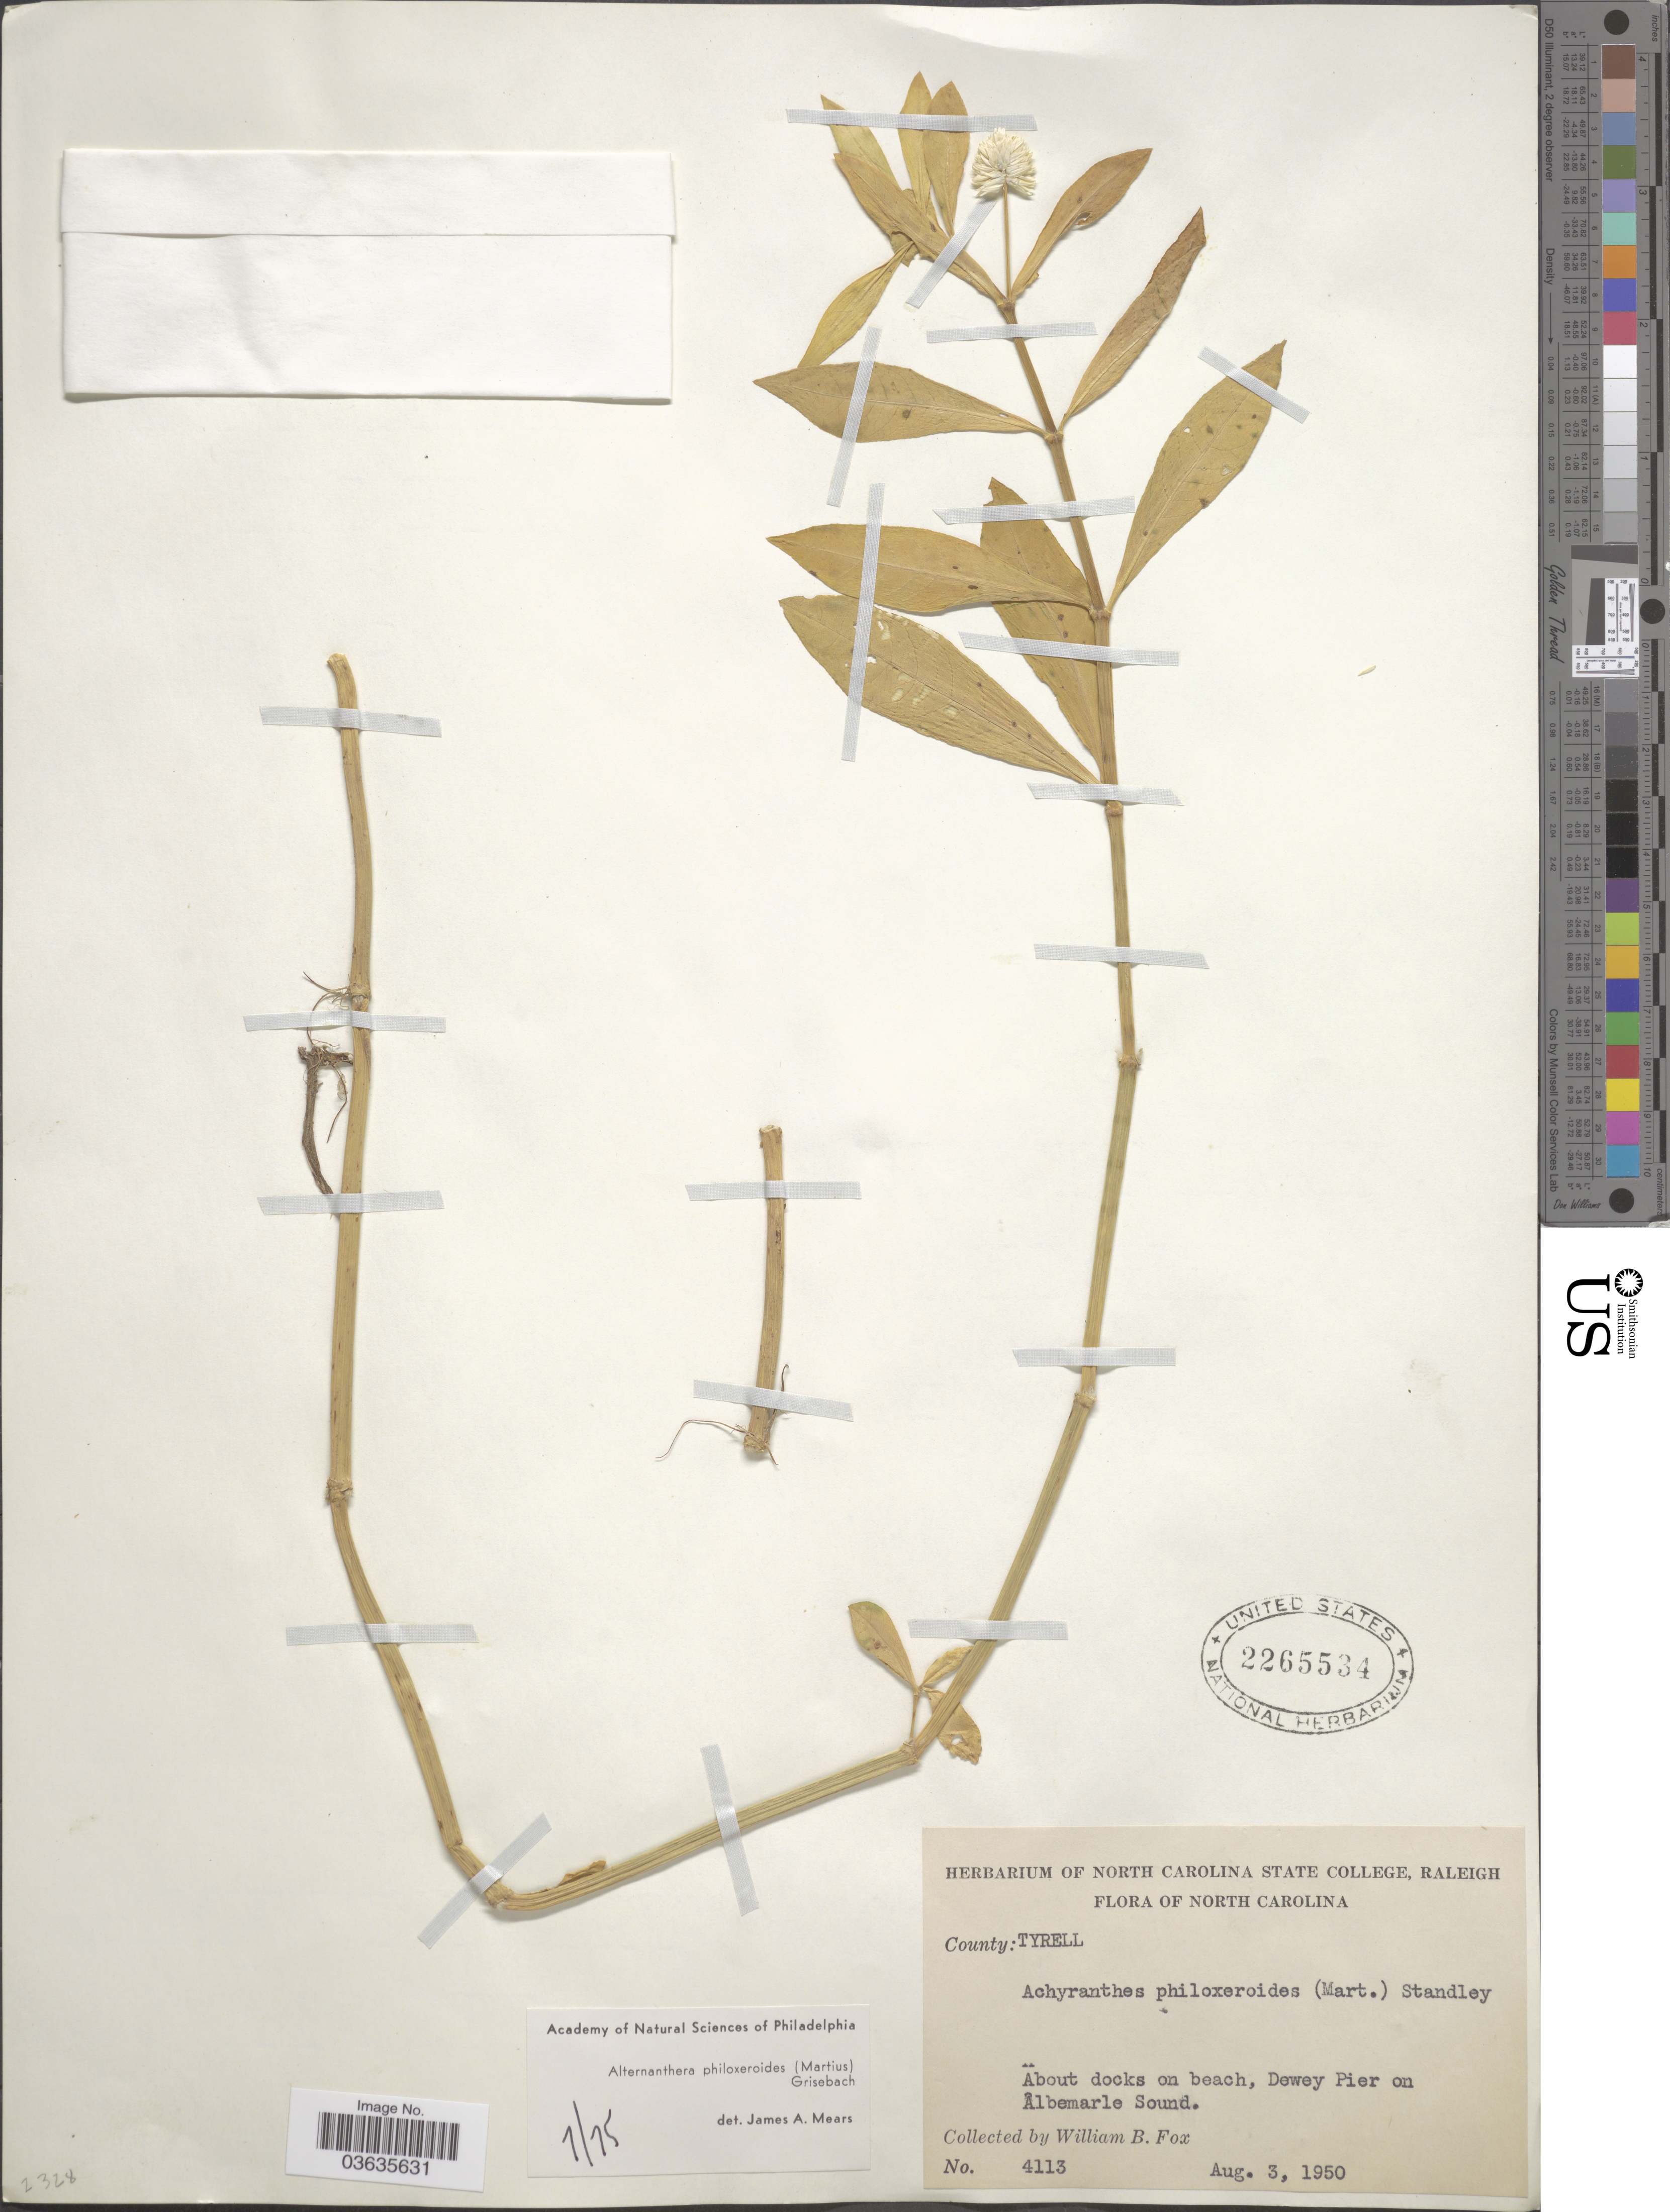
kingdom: Plantae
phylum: Tracheophyta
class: Magnoliopsida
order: Caryophyllales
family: Amaranthaceae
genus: Alternanthera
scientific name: Alternanthera philoxeroides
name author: (Mart.) Griseb.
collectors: W. B. Fox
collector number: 4113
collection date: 1950-08-03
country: United States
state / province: North Carolina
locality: County: Tyrell. Dewey Pier on Albemarle Sound.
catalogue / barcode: US 2265534